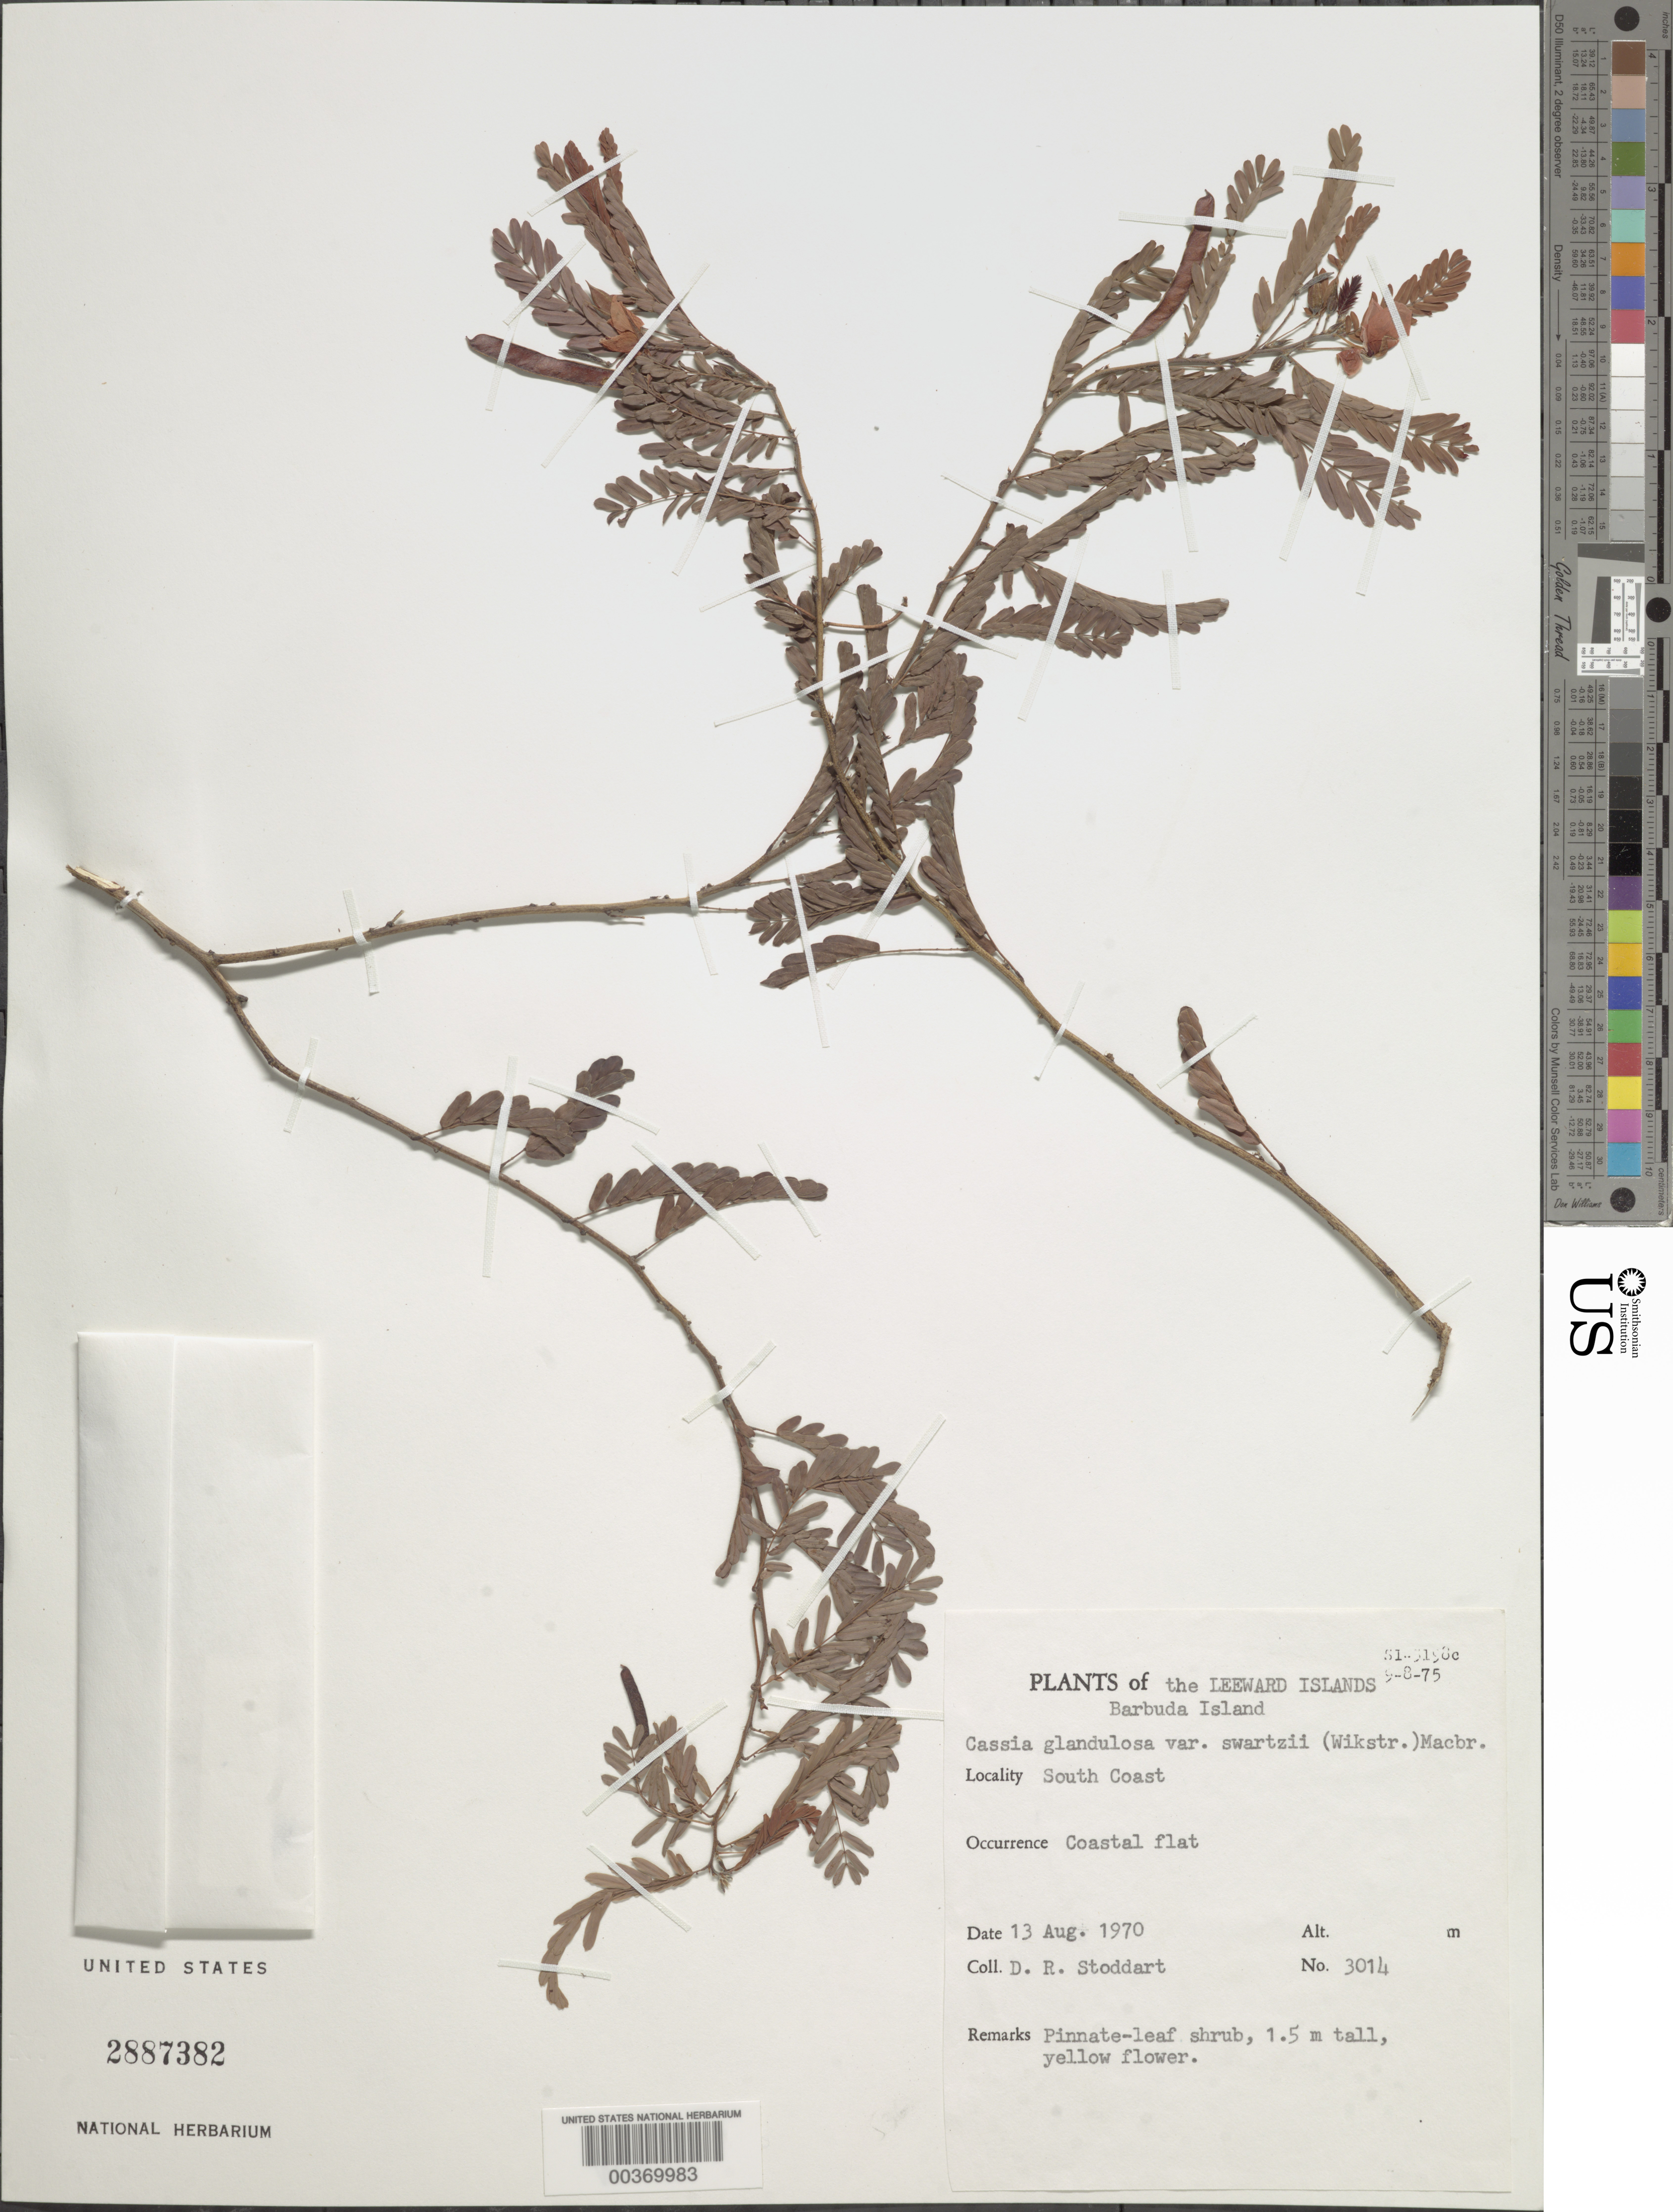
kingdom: Plantae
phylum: Tracheophyta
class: Magnoliopsida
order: Fabales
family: Fabaceae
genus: Chamaecrista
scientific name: Chamaecrista glandulosa var. swartzii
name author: (Wikstr.) H.S. Irwin & Barneby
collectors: D. R. Stoddart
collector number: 3014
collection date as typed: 13 Aug 1970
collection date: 1970-08-13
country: Antigua and Barbuda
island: Barbuda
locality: South coast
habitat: Coastal flat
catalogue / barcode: US 2887382